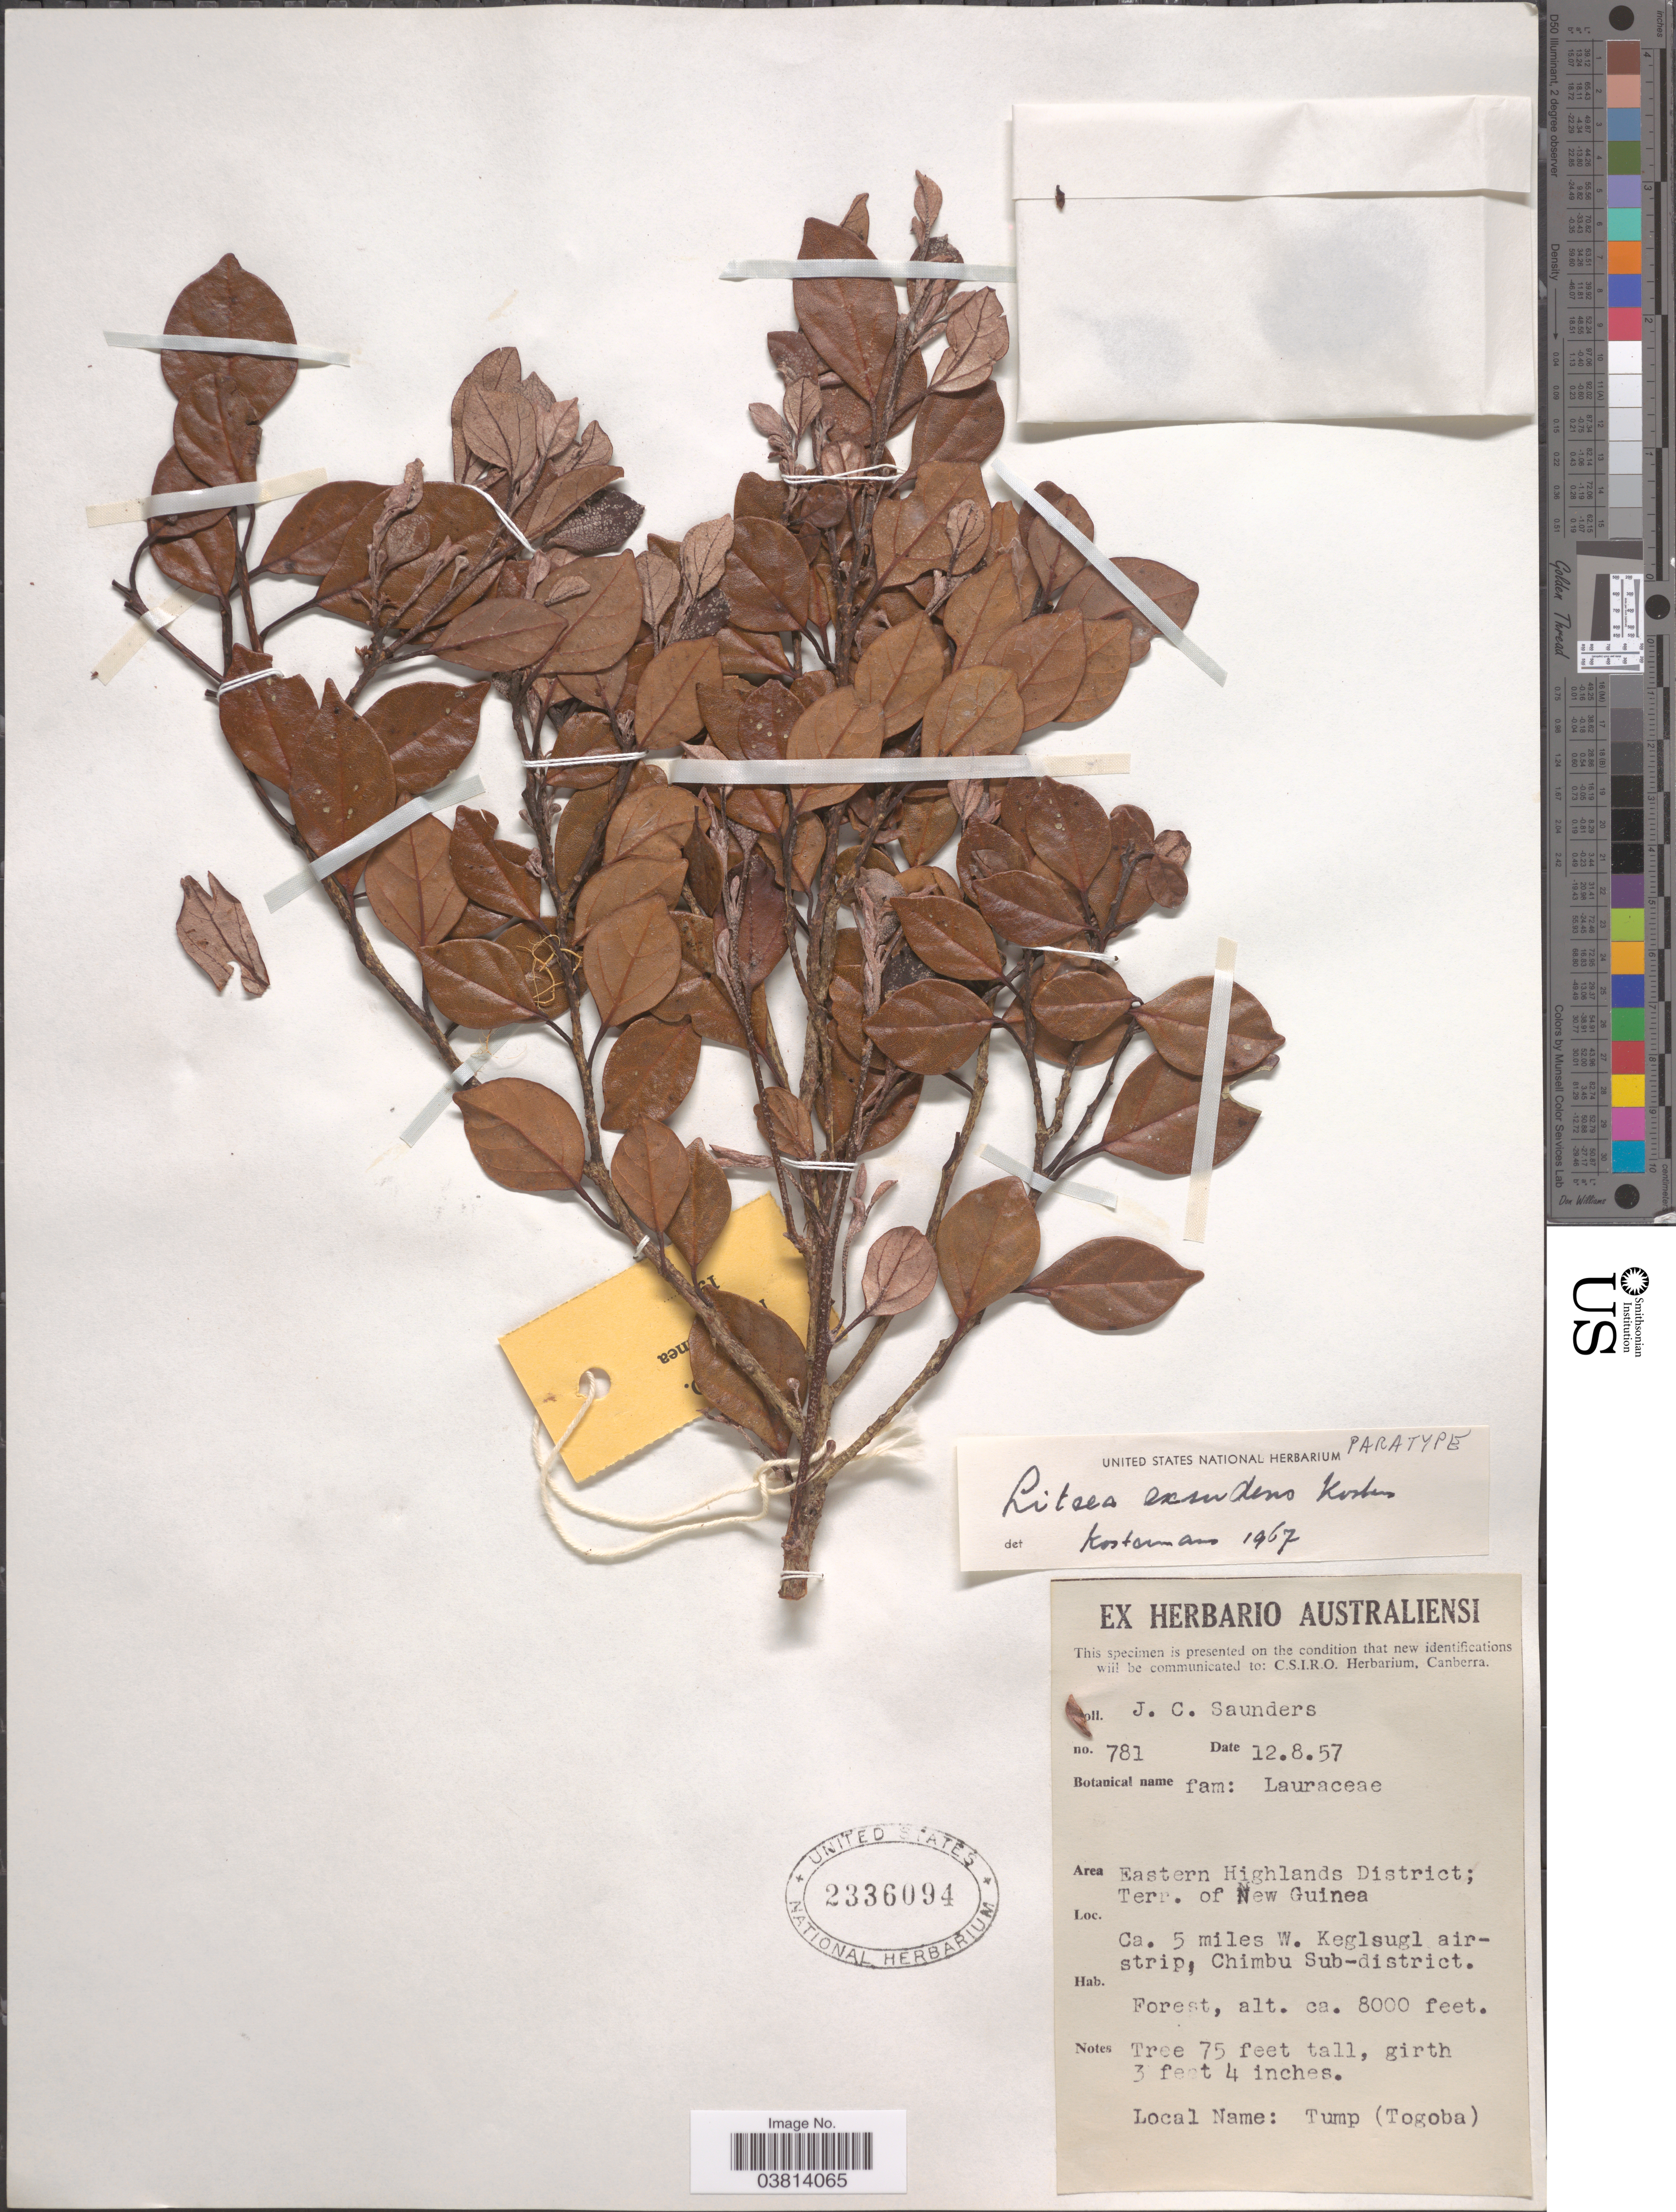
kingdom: Plantae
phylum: Tracheophyta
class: Magnoliopsida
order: Laurales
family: Lauraceae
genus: Litsea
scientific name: Litsea exsudens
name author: Kosterm.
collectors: J. C. Saunders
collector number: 781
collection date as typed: Transcribed d/m/y: 12/8/57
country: Papua New Guinea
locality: Area Eastern Highlands District; Terr. of New Guinea. Ca. 5 miles W. Keglsugl airstrip, Chimbu Sub-district.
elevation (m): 2438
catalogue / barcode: US 2336094